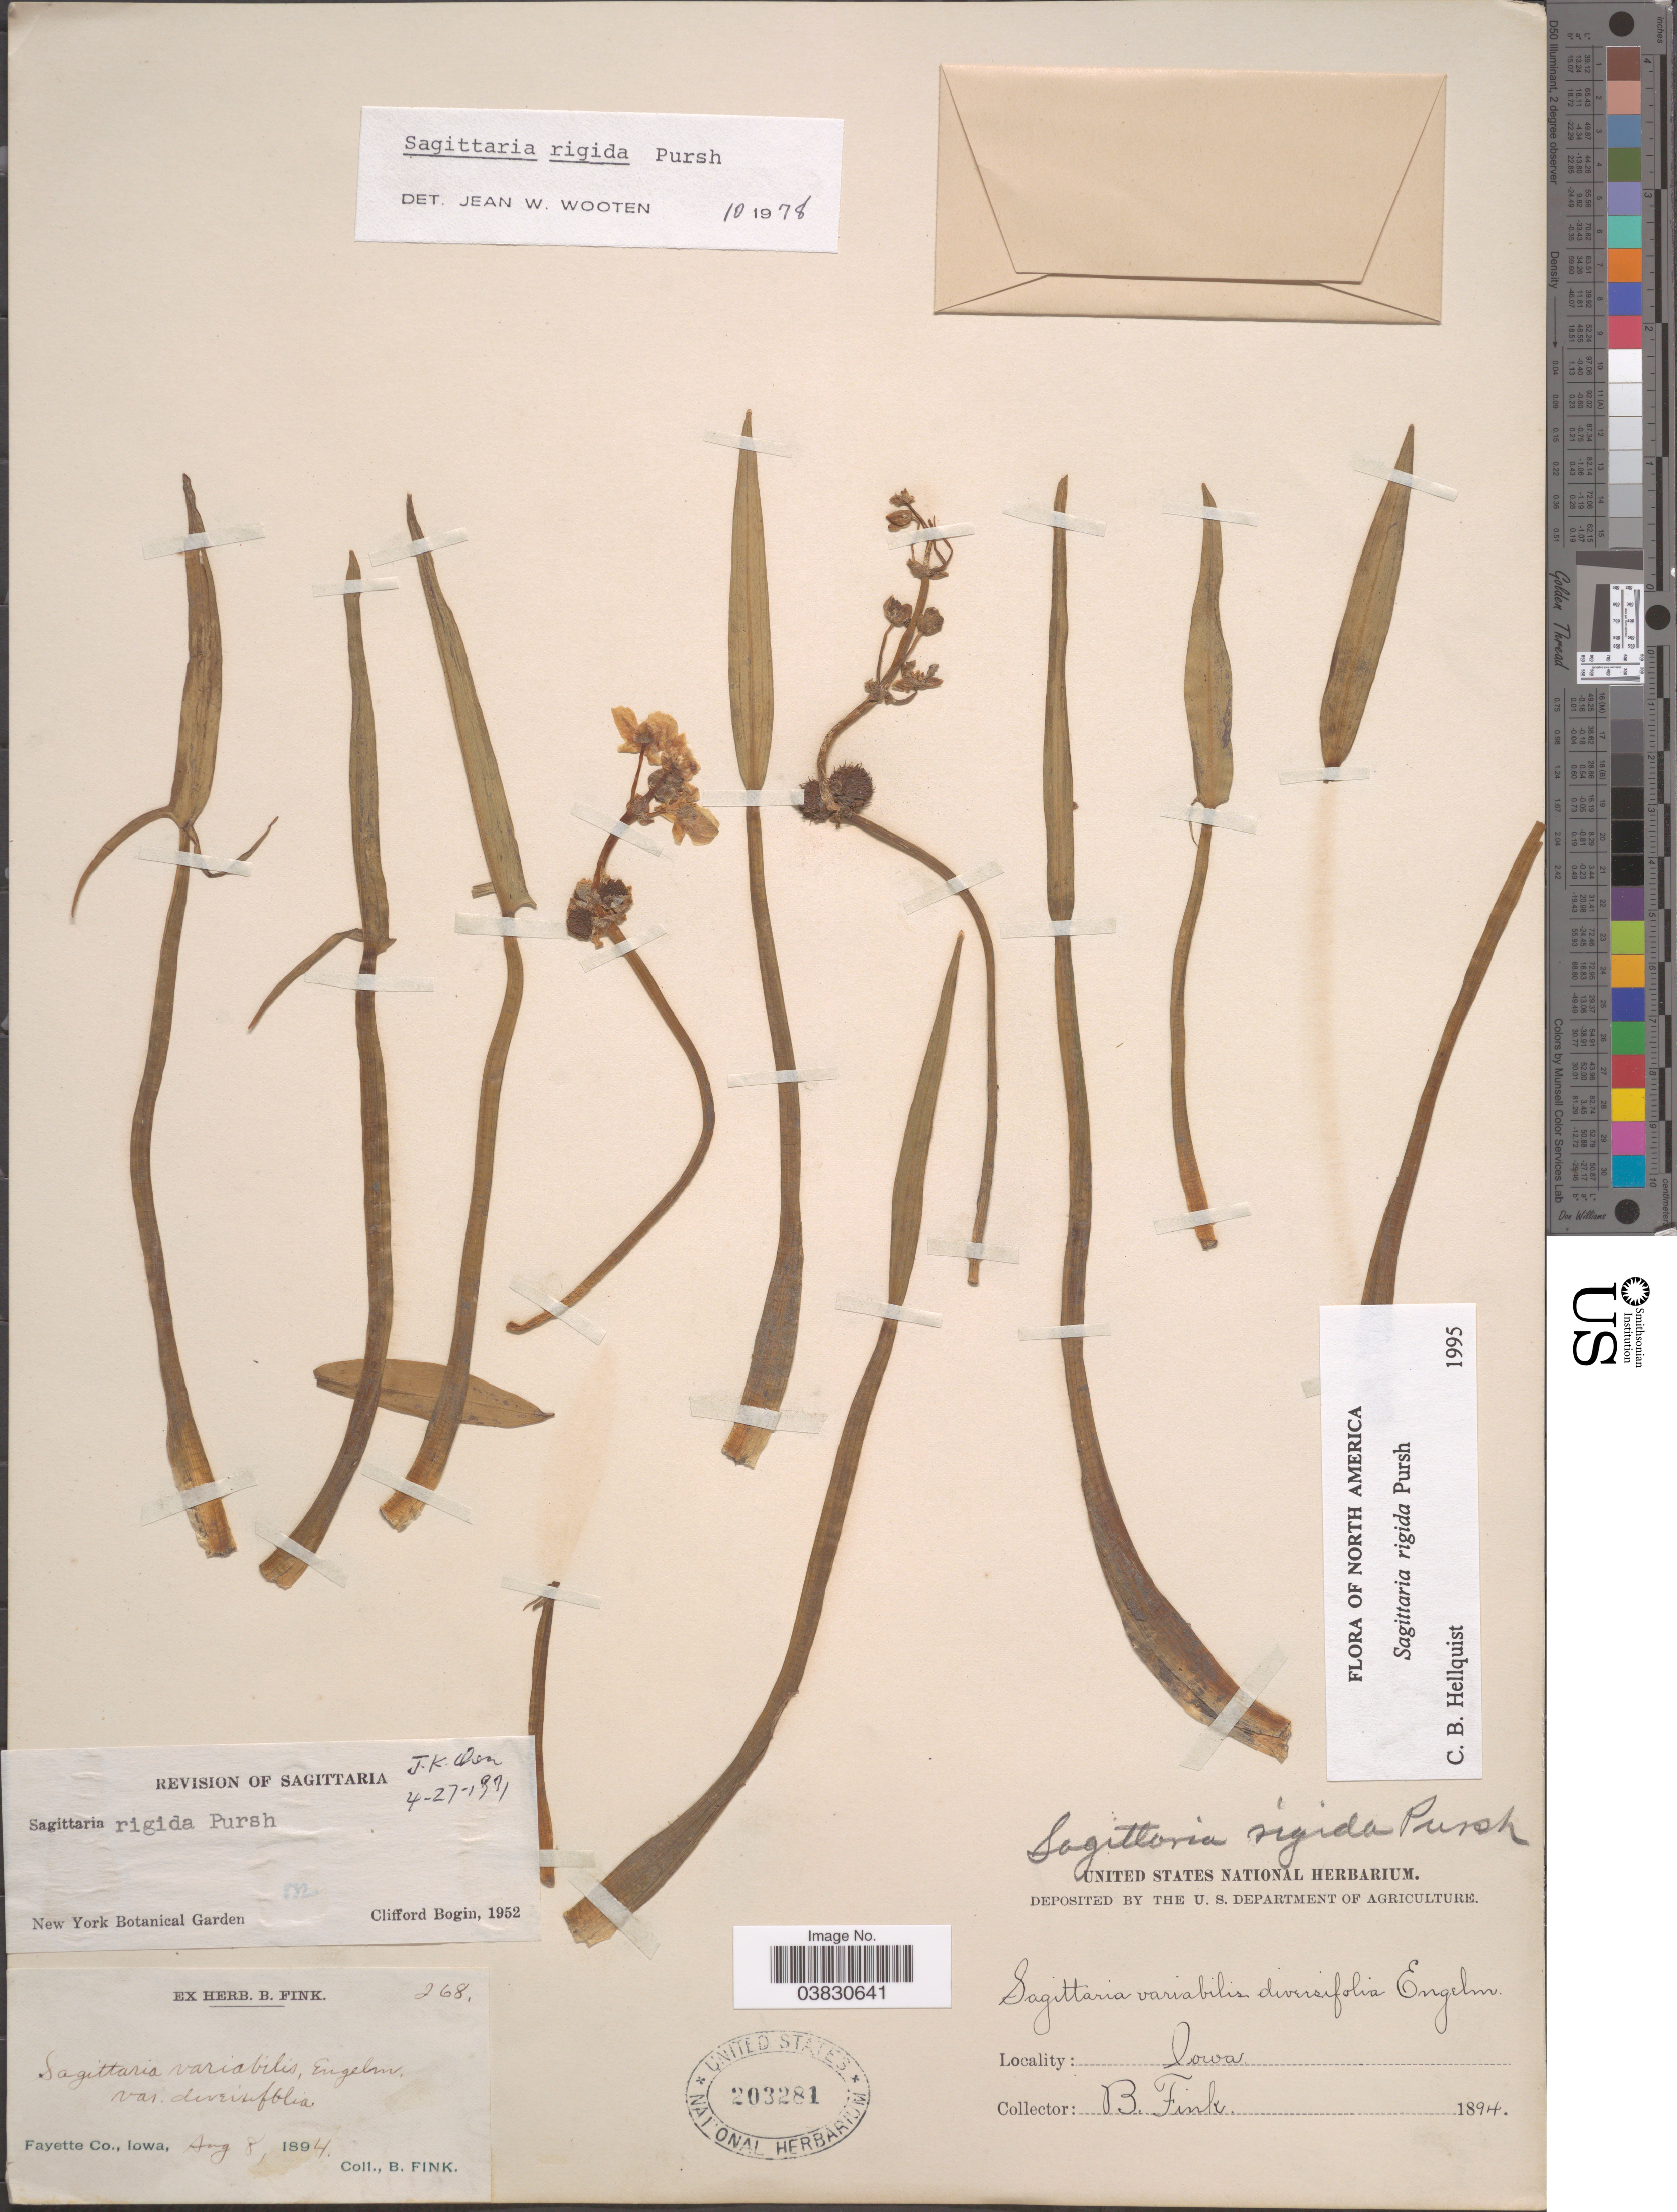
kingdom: Plantae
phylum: Tracheophyta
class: Liliopsida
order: Alismatales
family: Alismataceae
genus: Sagittaria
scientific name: Sagittaria rigida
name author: Pursh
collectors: B. Fink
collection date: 1894-08-08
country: United States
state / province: Iowa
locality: Fayette Co.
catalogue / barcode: US 203281